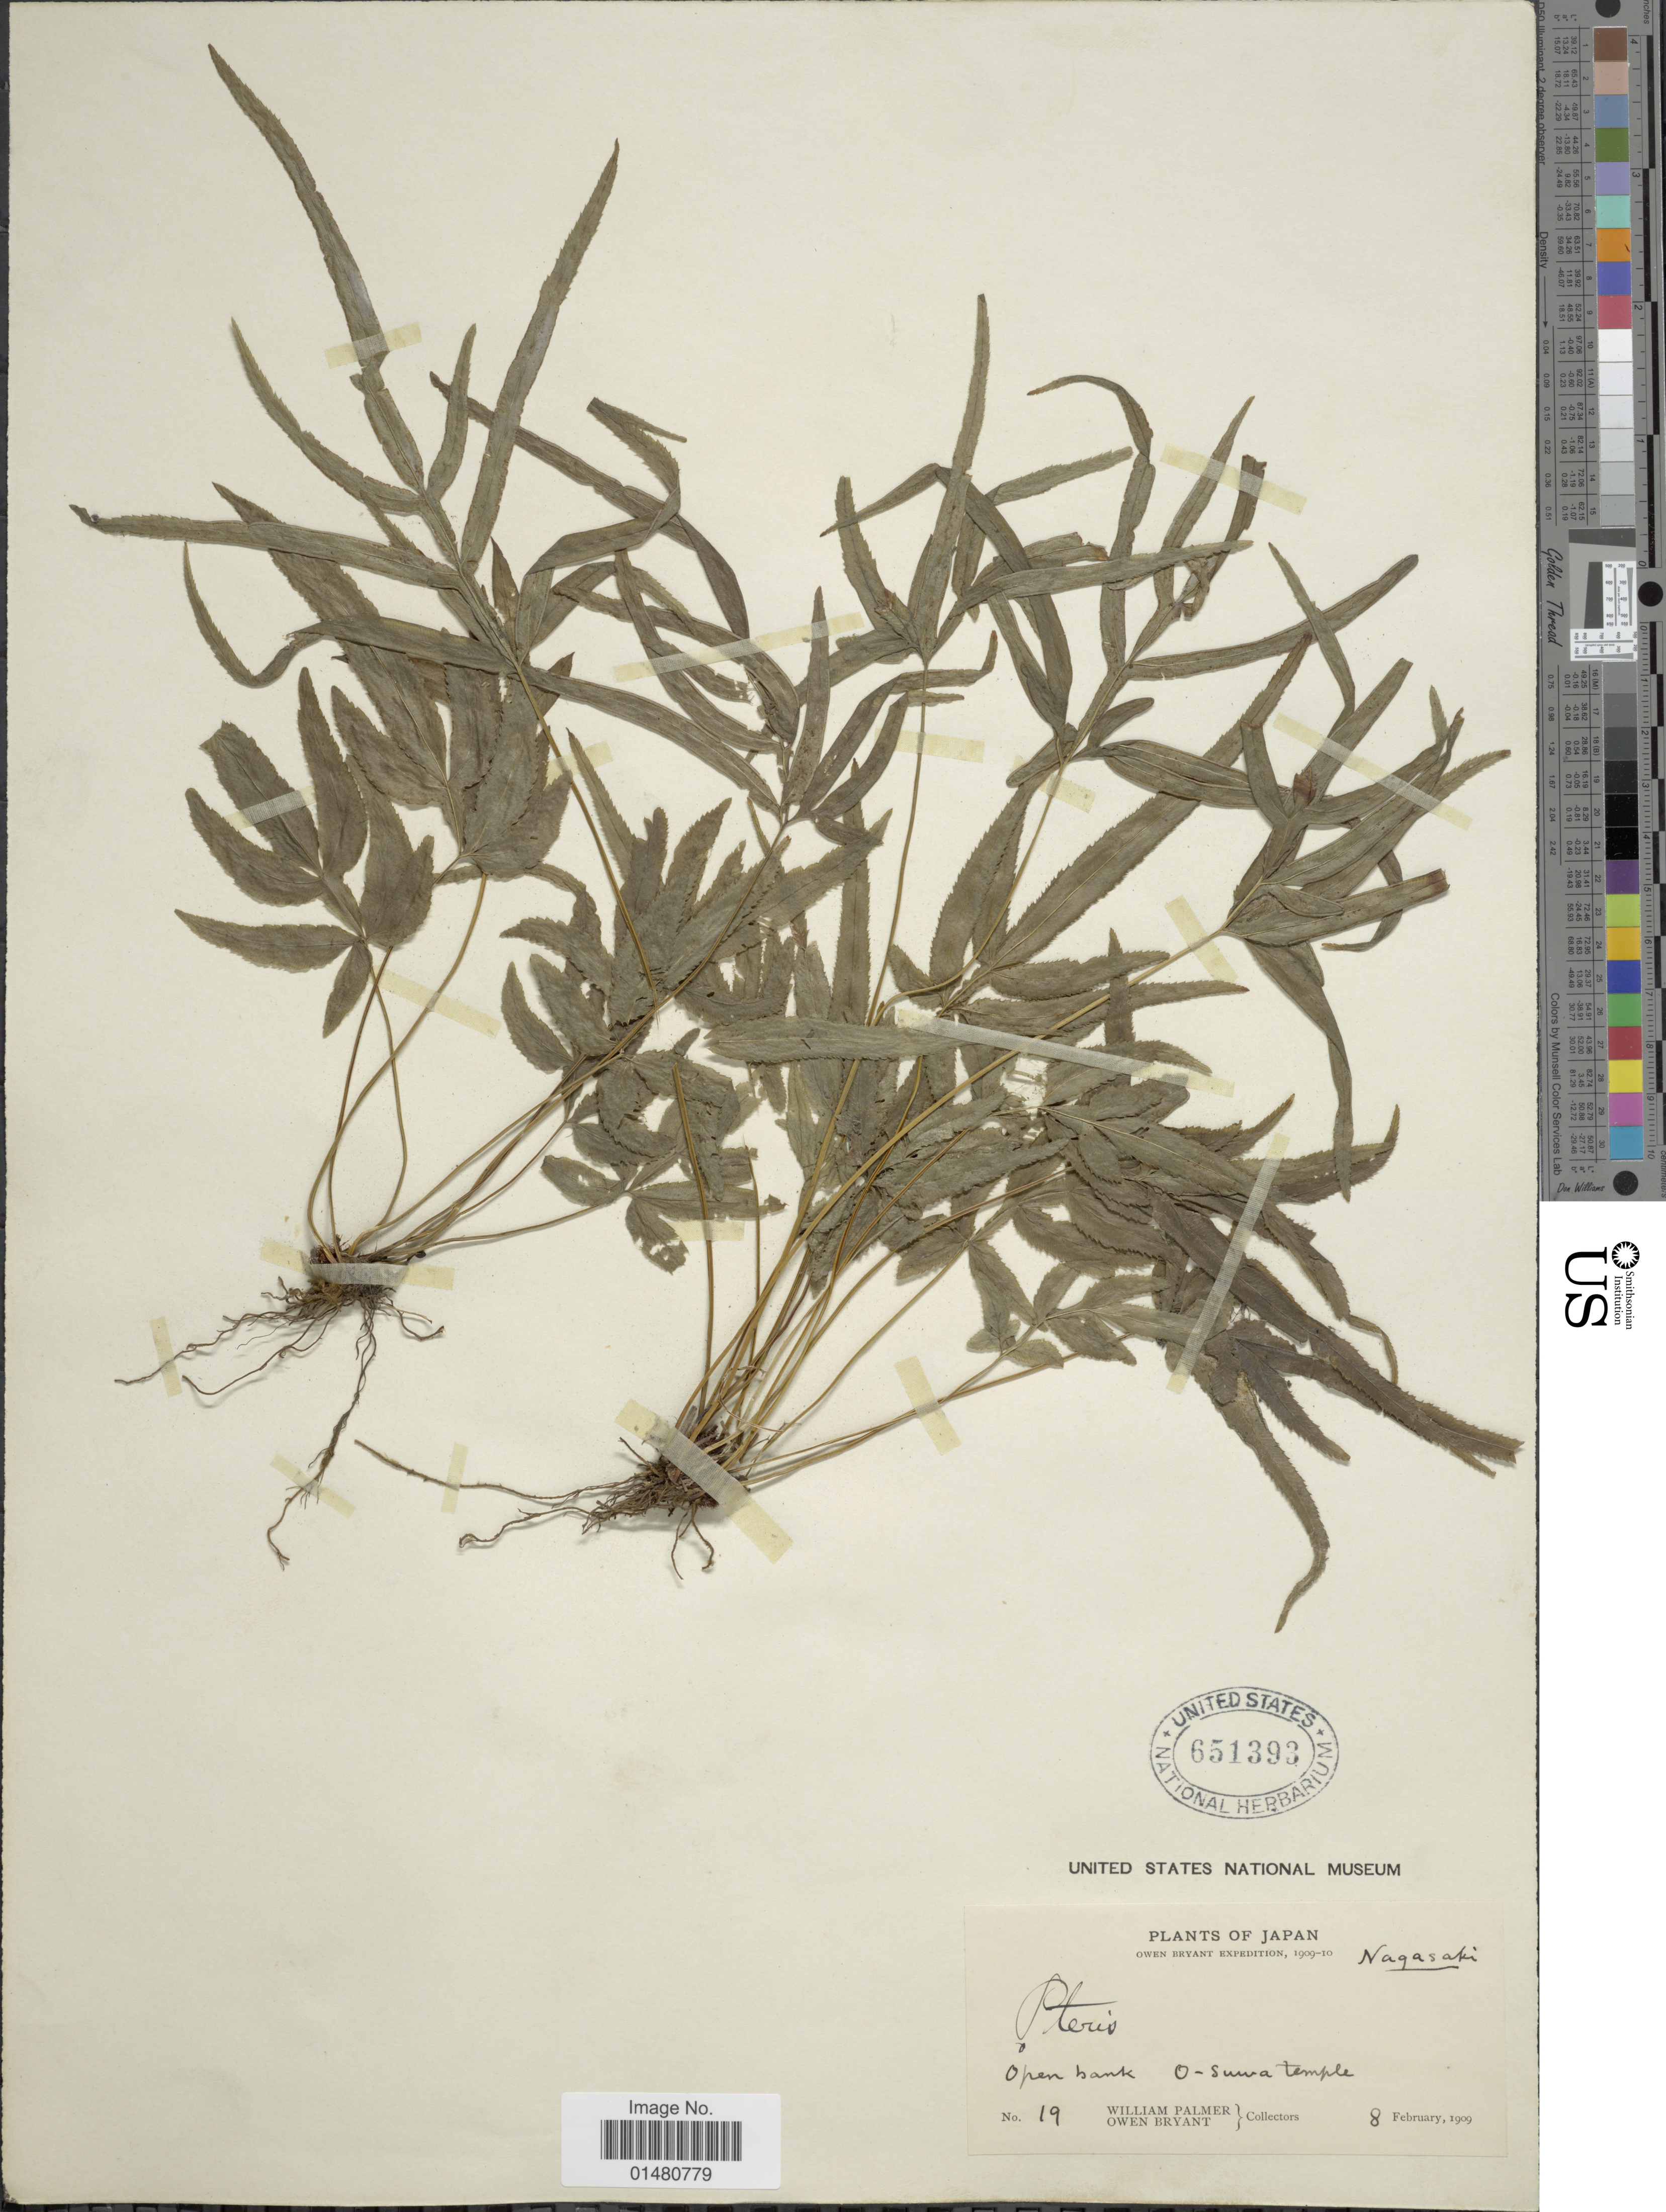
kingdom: Plantae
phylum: Tracheophyta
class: Polypodiopsida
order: Polypodiales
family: Pteridaceae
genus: Pteris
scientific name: Pteris multifida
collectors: W. Palmer & O. Bryant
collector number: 19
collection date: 1909-02-08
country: Japan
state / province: Nagasaki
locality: Open bank O-suwa temple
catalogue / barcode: US 651393